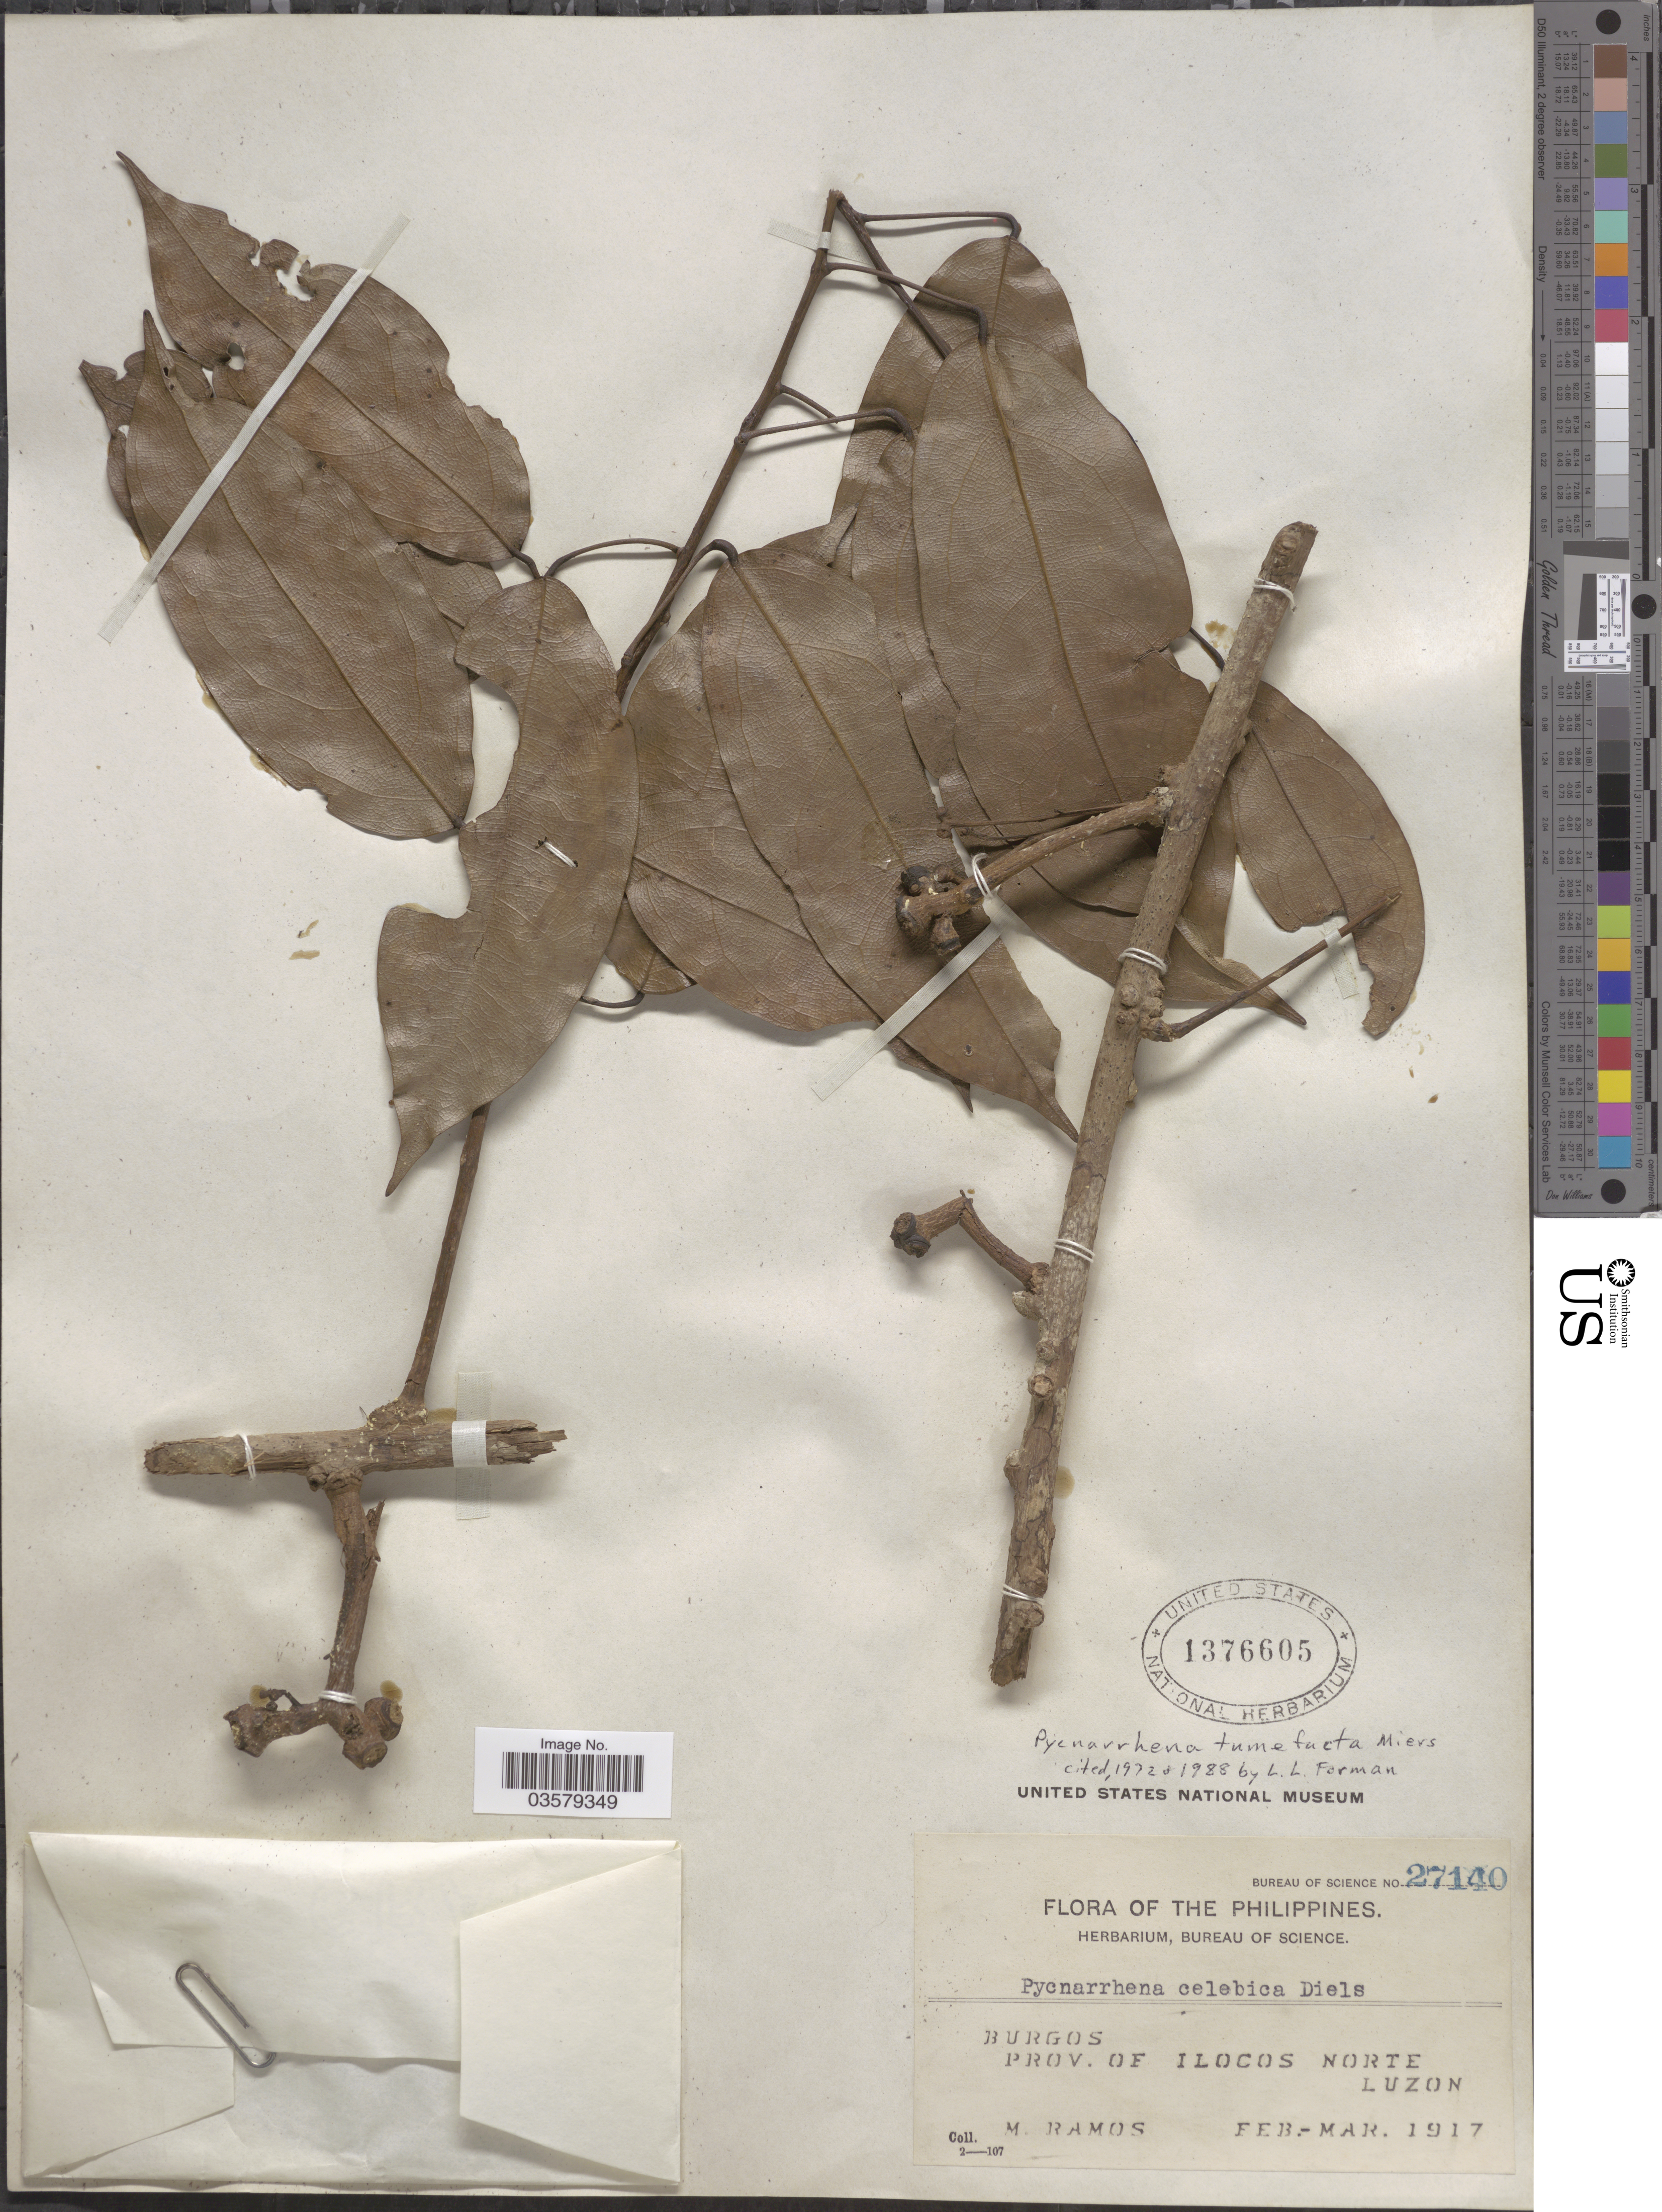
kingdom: Plantae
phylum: Tracheophyta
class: Magnoliopsida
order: Ranunculales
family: Menispermaceae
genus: Pycnarrhena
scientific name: Pycnarrhena tumefacta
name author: Miers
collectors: M. Ramos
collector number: Bureau of Science 27140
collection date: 1917-02/1917-03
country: Philippines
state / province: Ilocos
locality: Burgos. Prov. of Ilocos Norte. Luzon.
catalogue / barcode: US 1376605